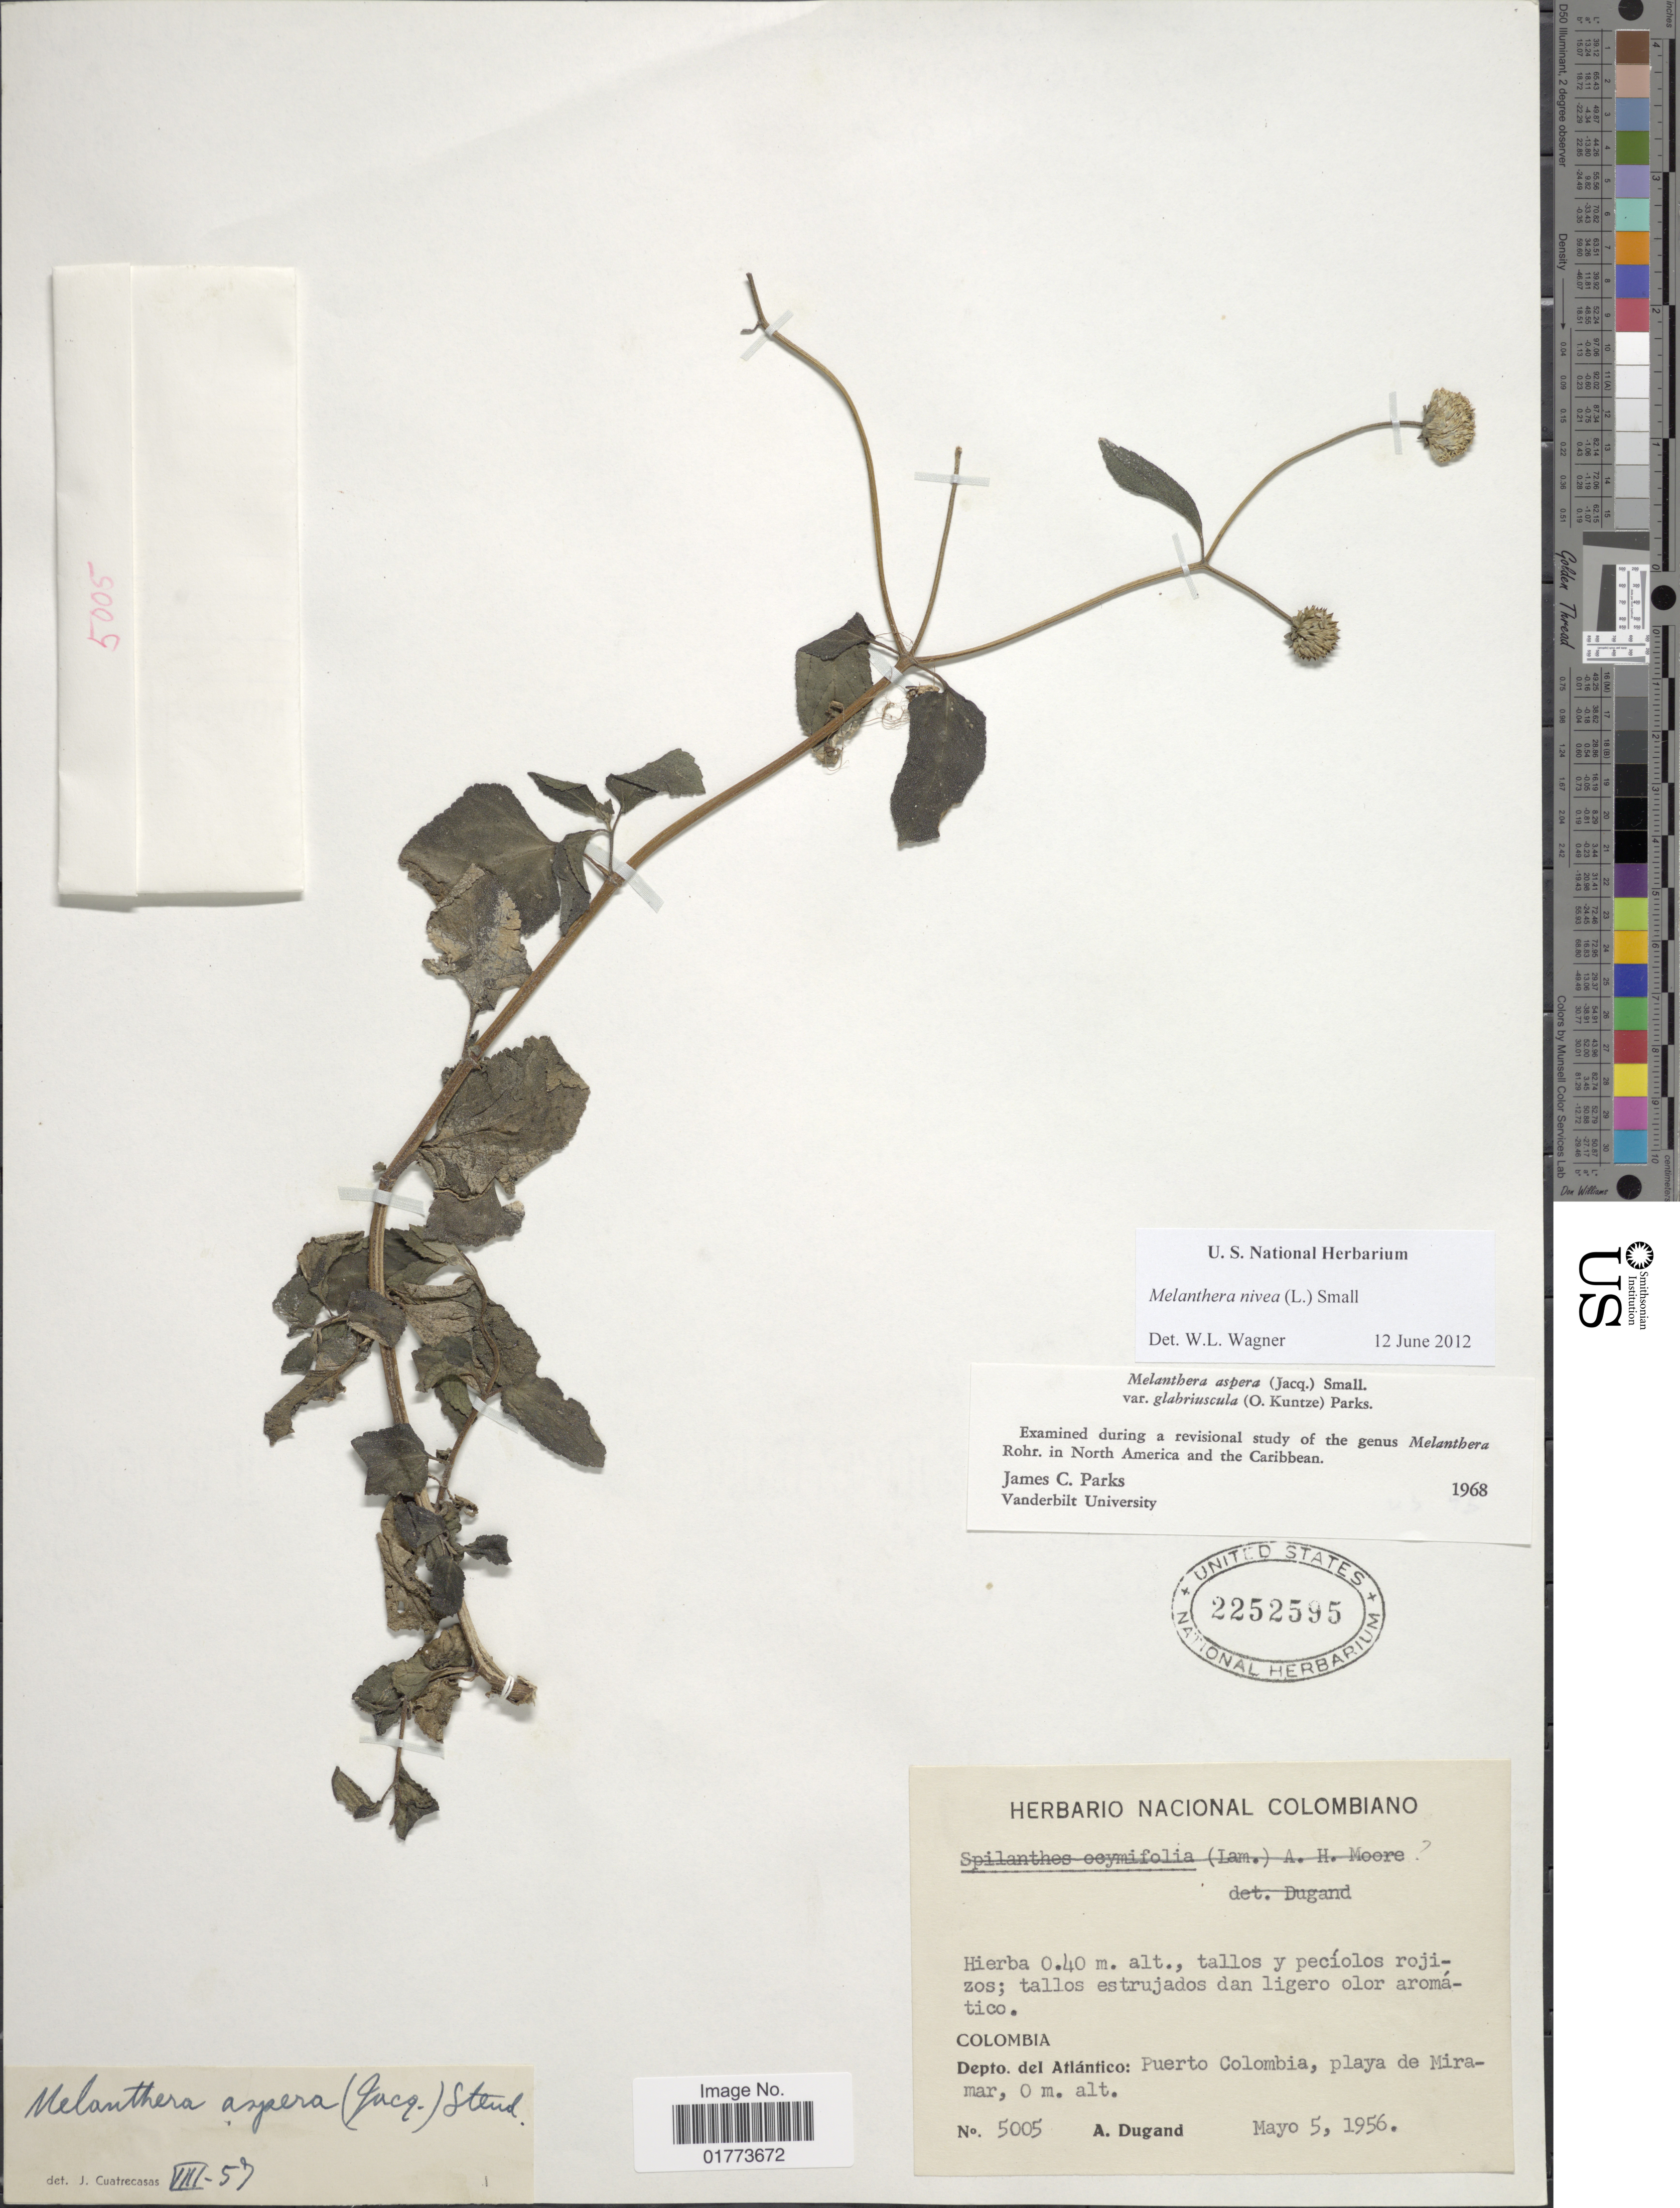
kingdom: Plantae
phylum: Tracheophyta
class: Magnoliopsida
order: Asterales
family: Asteraceae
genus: Melanthera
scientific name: Melanthera nivea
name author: (L.) Small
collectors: A. Dugand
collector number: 5005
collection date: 1956-05-05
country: Colombia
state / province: Atlántico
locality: Depto. del Atlántico: Puerto Colombia, playa de Miramar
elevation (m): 0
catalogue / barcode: US 2252595